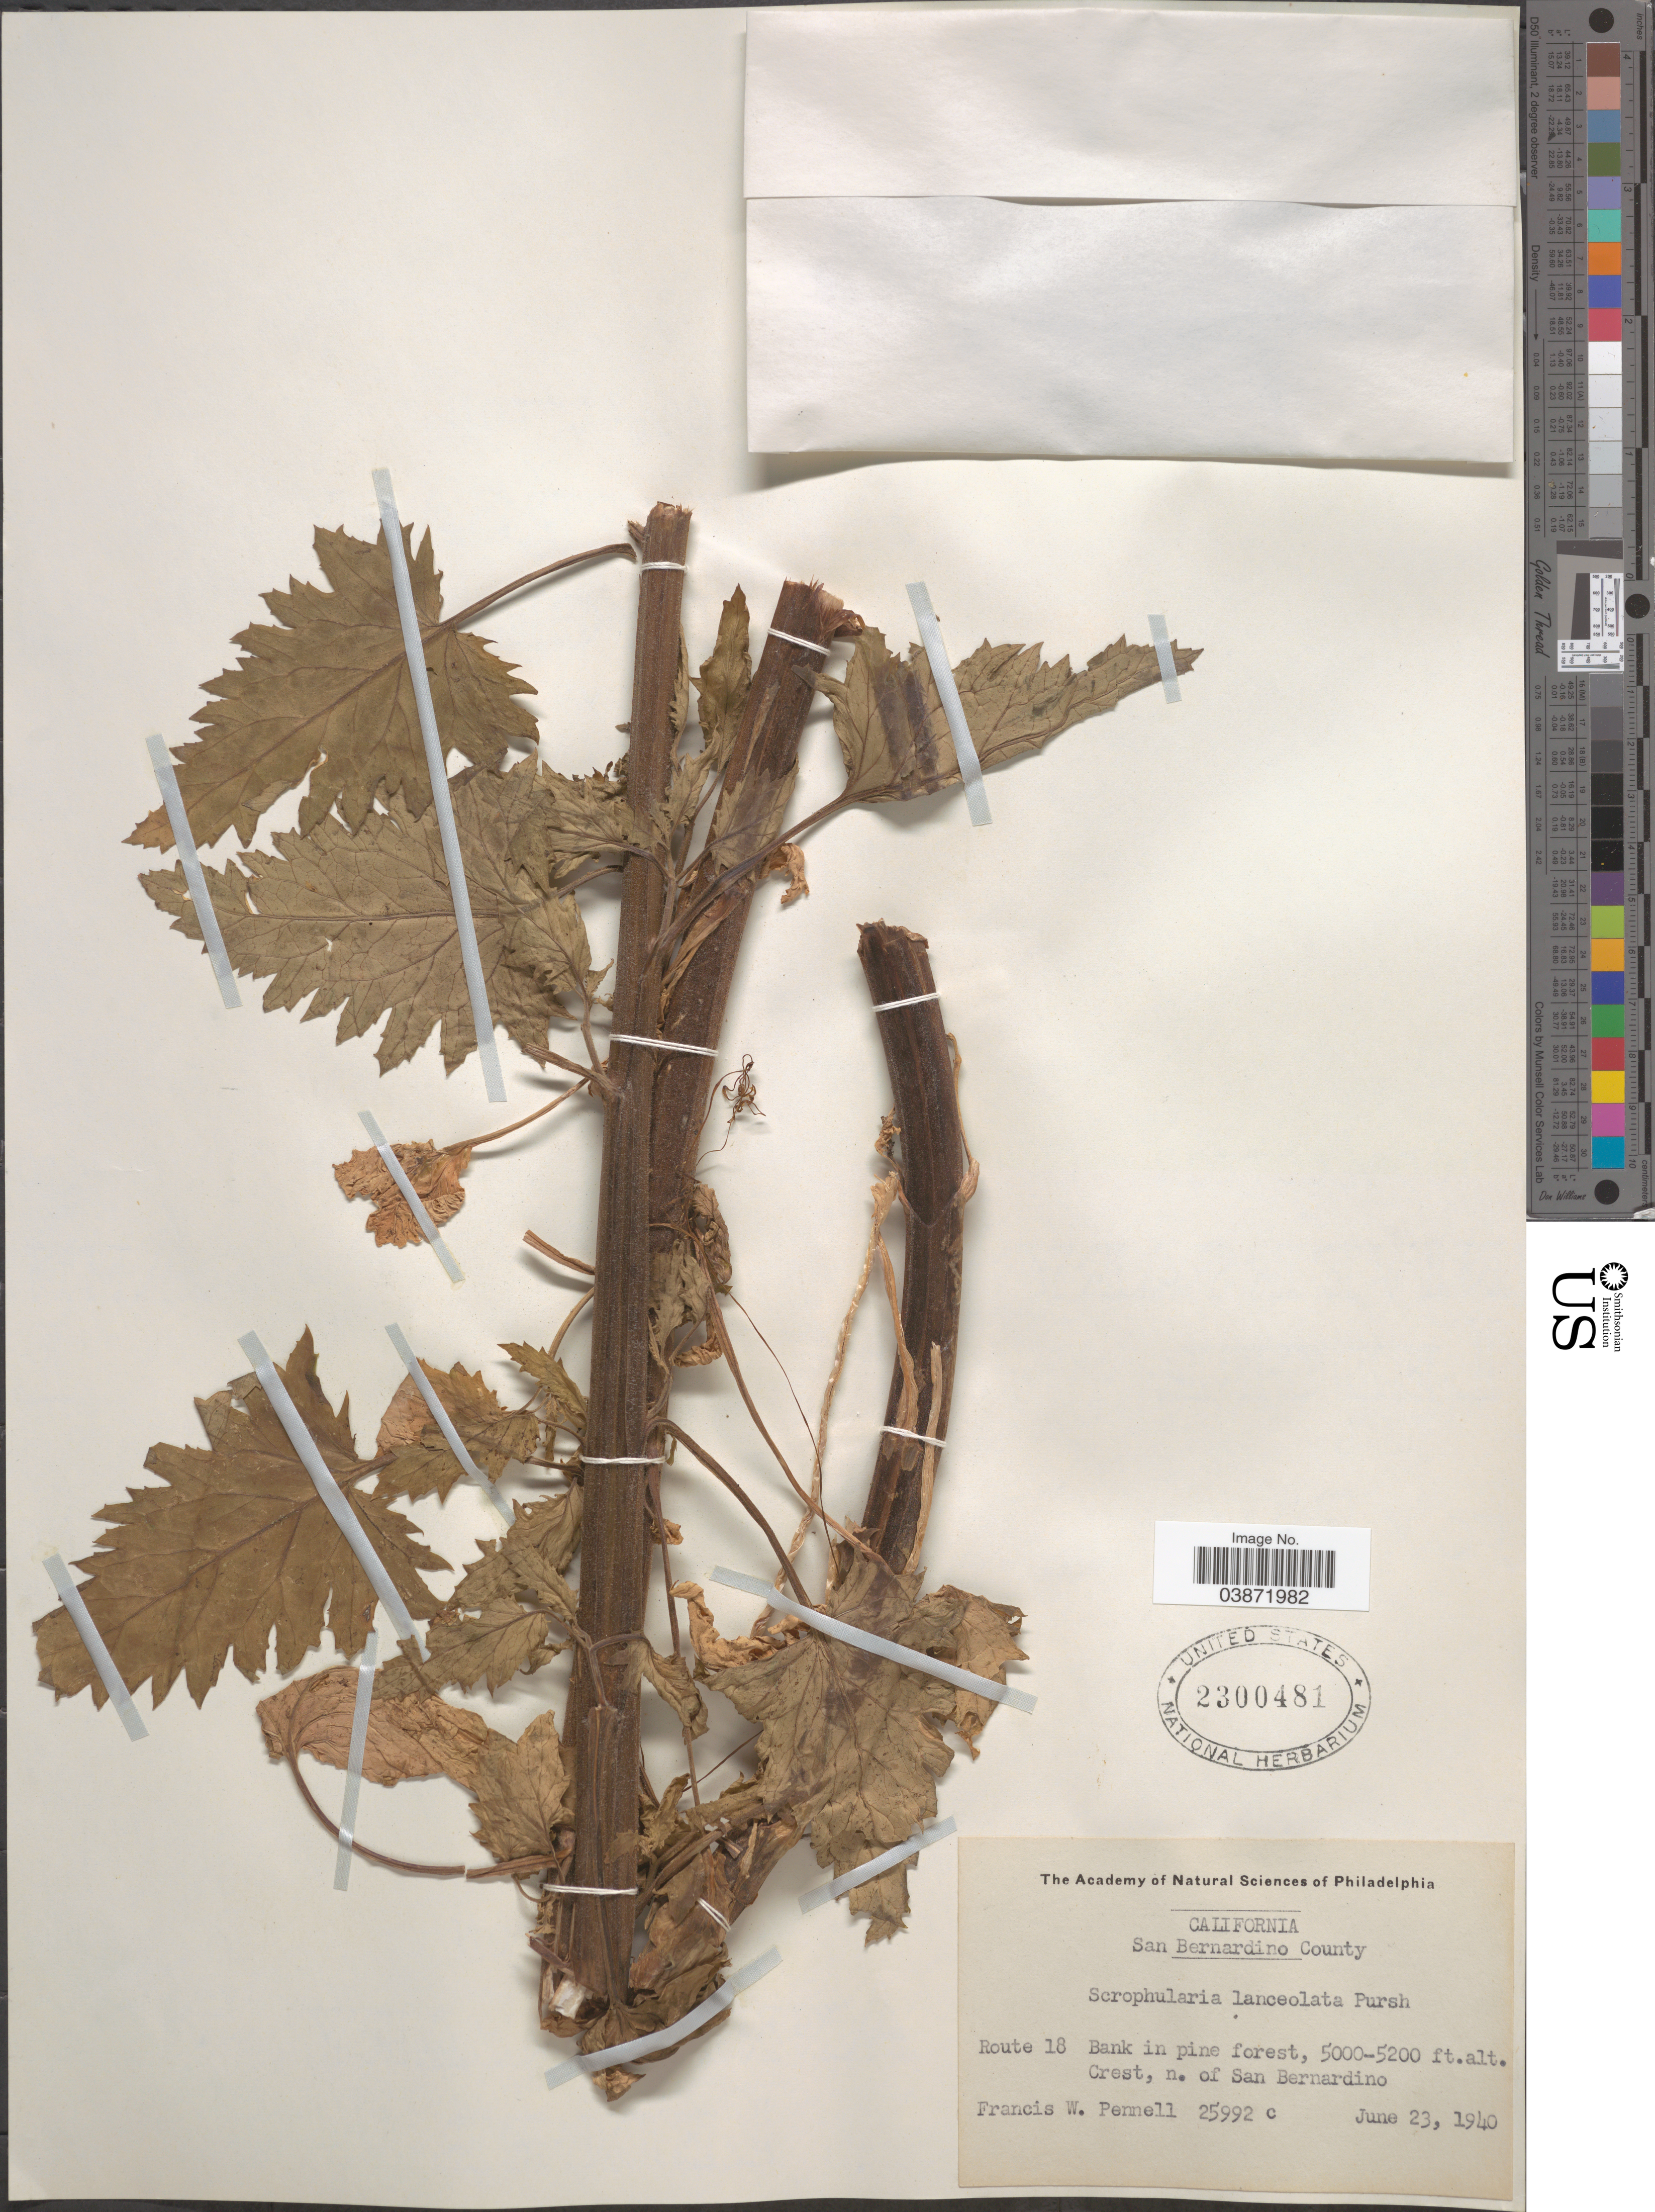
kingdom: Plantae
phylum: Tracheophyta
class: Magnoliopsida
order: Lamiales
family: Scrophulariaceae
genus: Scrophularia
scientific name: Scrophularia lanceolata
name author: Pursh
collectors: F. W. Pennell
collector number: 25992 c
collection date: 1940-06-23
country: United States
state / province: California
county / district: San Bernardino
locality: San Bernardino County. Route 18 Bank in pine forest, Crest, n. of San Bernardino.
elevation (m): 1524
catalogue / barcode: US 2300481